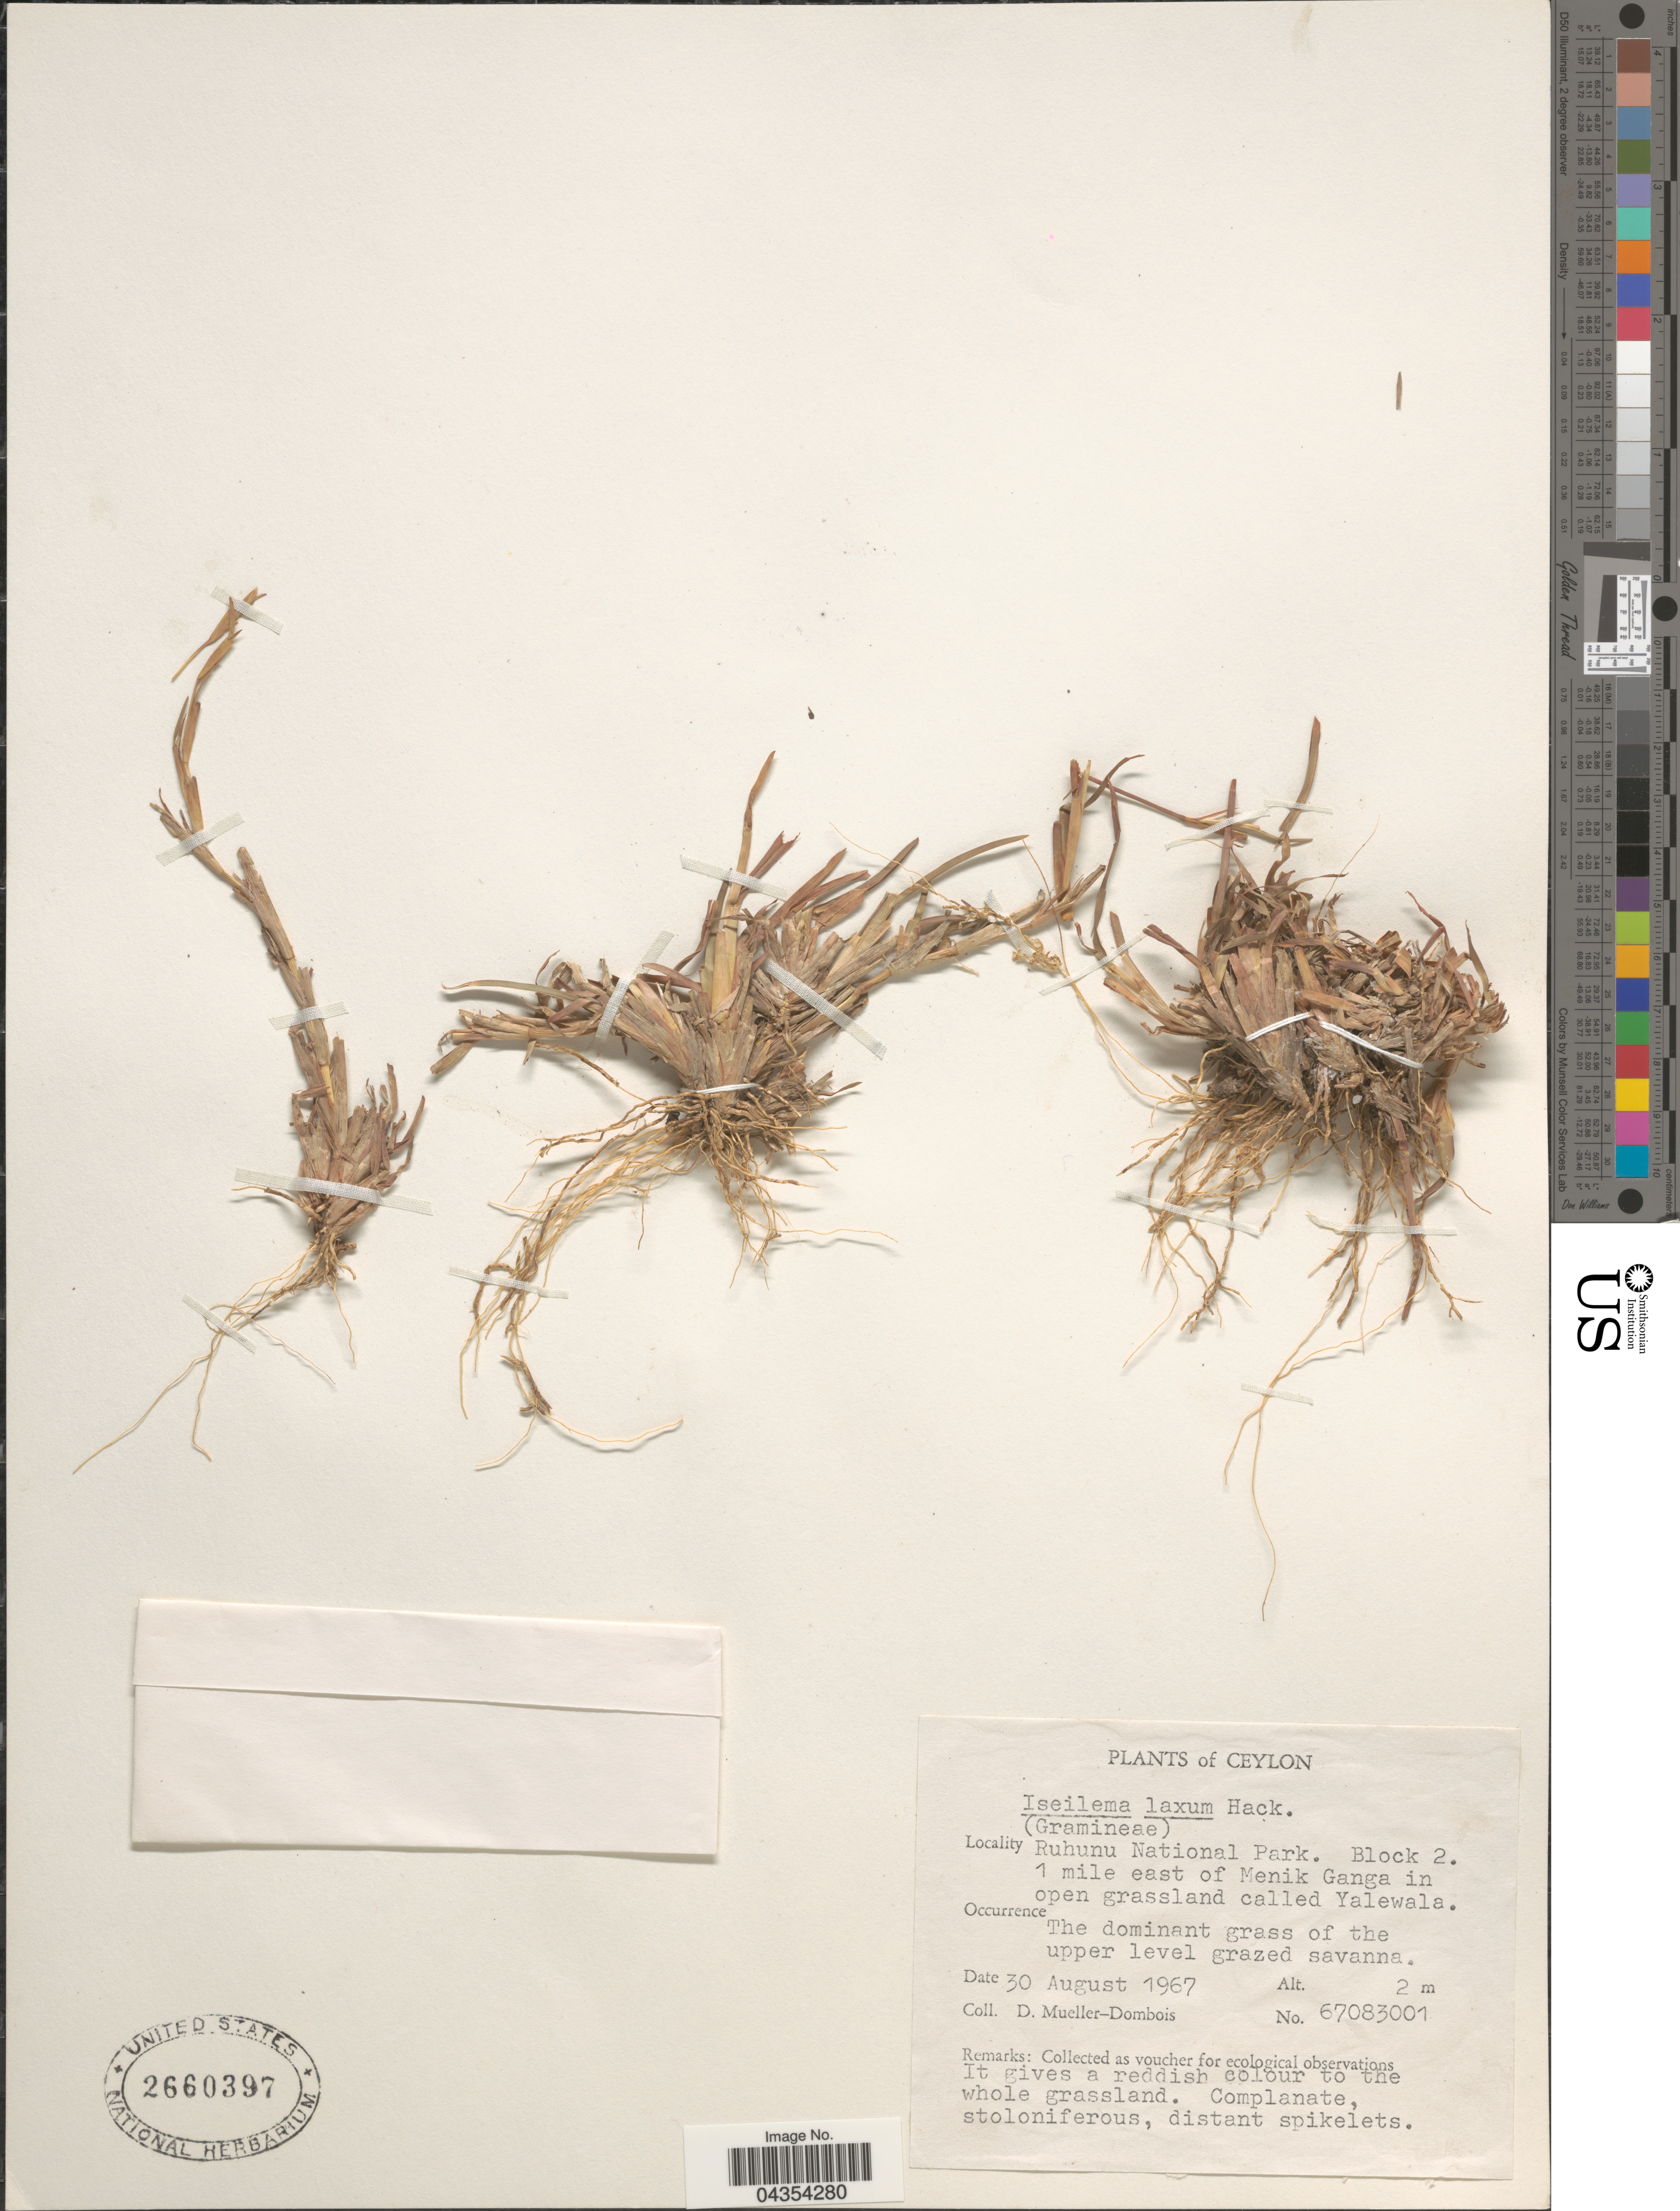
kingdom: Plantae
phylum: Tracheophyta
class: Liliopsida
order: Poales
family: Poaceae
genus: Iseilema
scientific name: Iseilema jainiana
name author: P. Umam. & P. Daniel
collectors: D. Mueller-Dombois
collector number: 67083001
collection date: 1967-08-30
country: Sri Lanka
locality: Ceylon. Ruhunu National Park. Block 2. 1 mile east of Menik Ganga in open grassland called Yalewala.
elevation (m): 2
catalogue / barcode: US 2660397